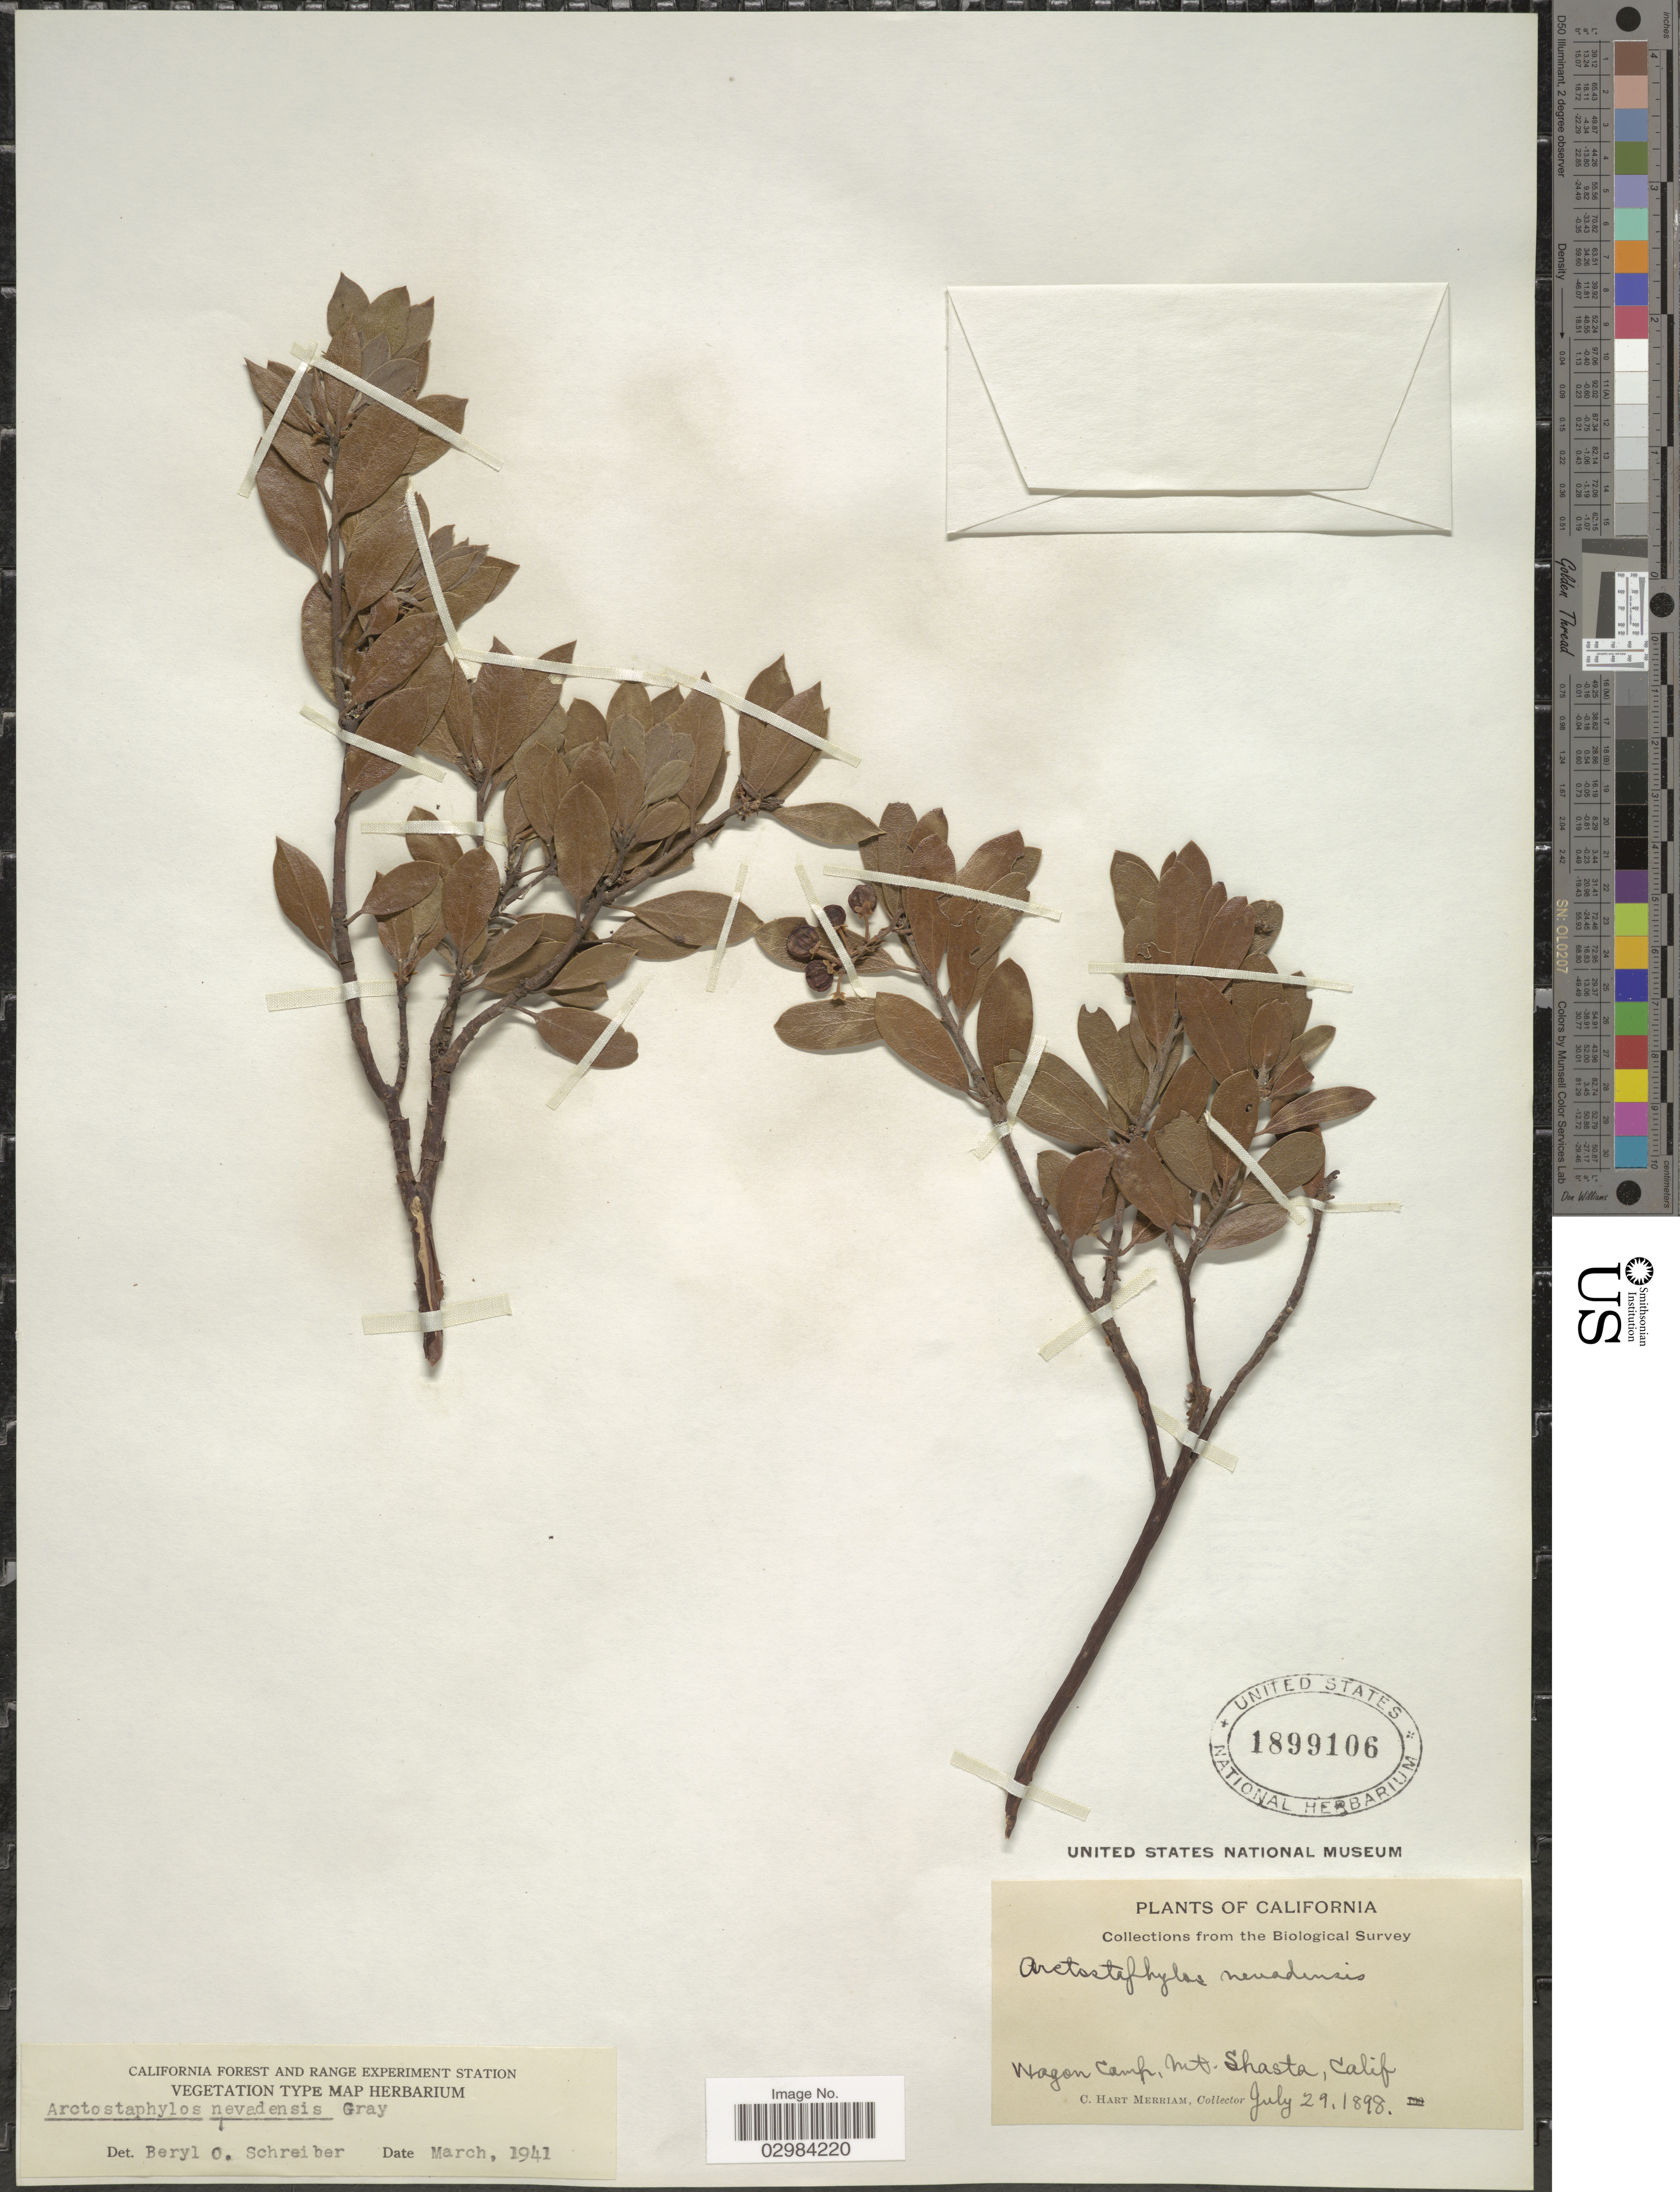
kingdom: Plantae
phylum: Tracheophyta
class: Magnoliopsida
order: Ericales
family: Ericaceae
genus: Arctostaphylos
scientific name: Arctostaphylos nevadensis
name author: A. Gray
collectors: C. Merriam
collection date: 1898-07-29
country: United States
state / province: California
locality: Wagon Camp, Mt. Shasta.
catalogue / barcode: US 1899106